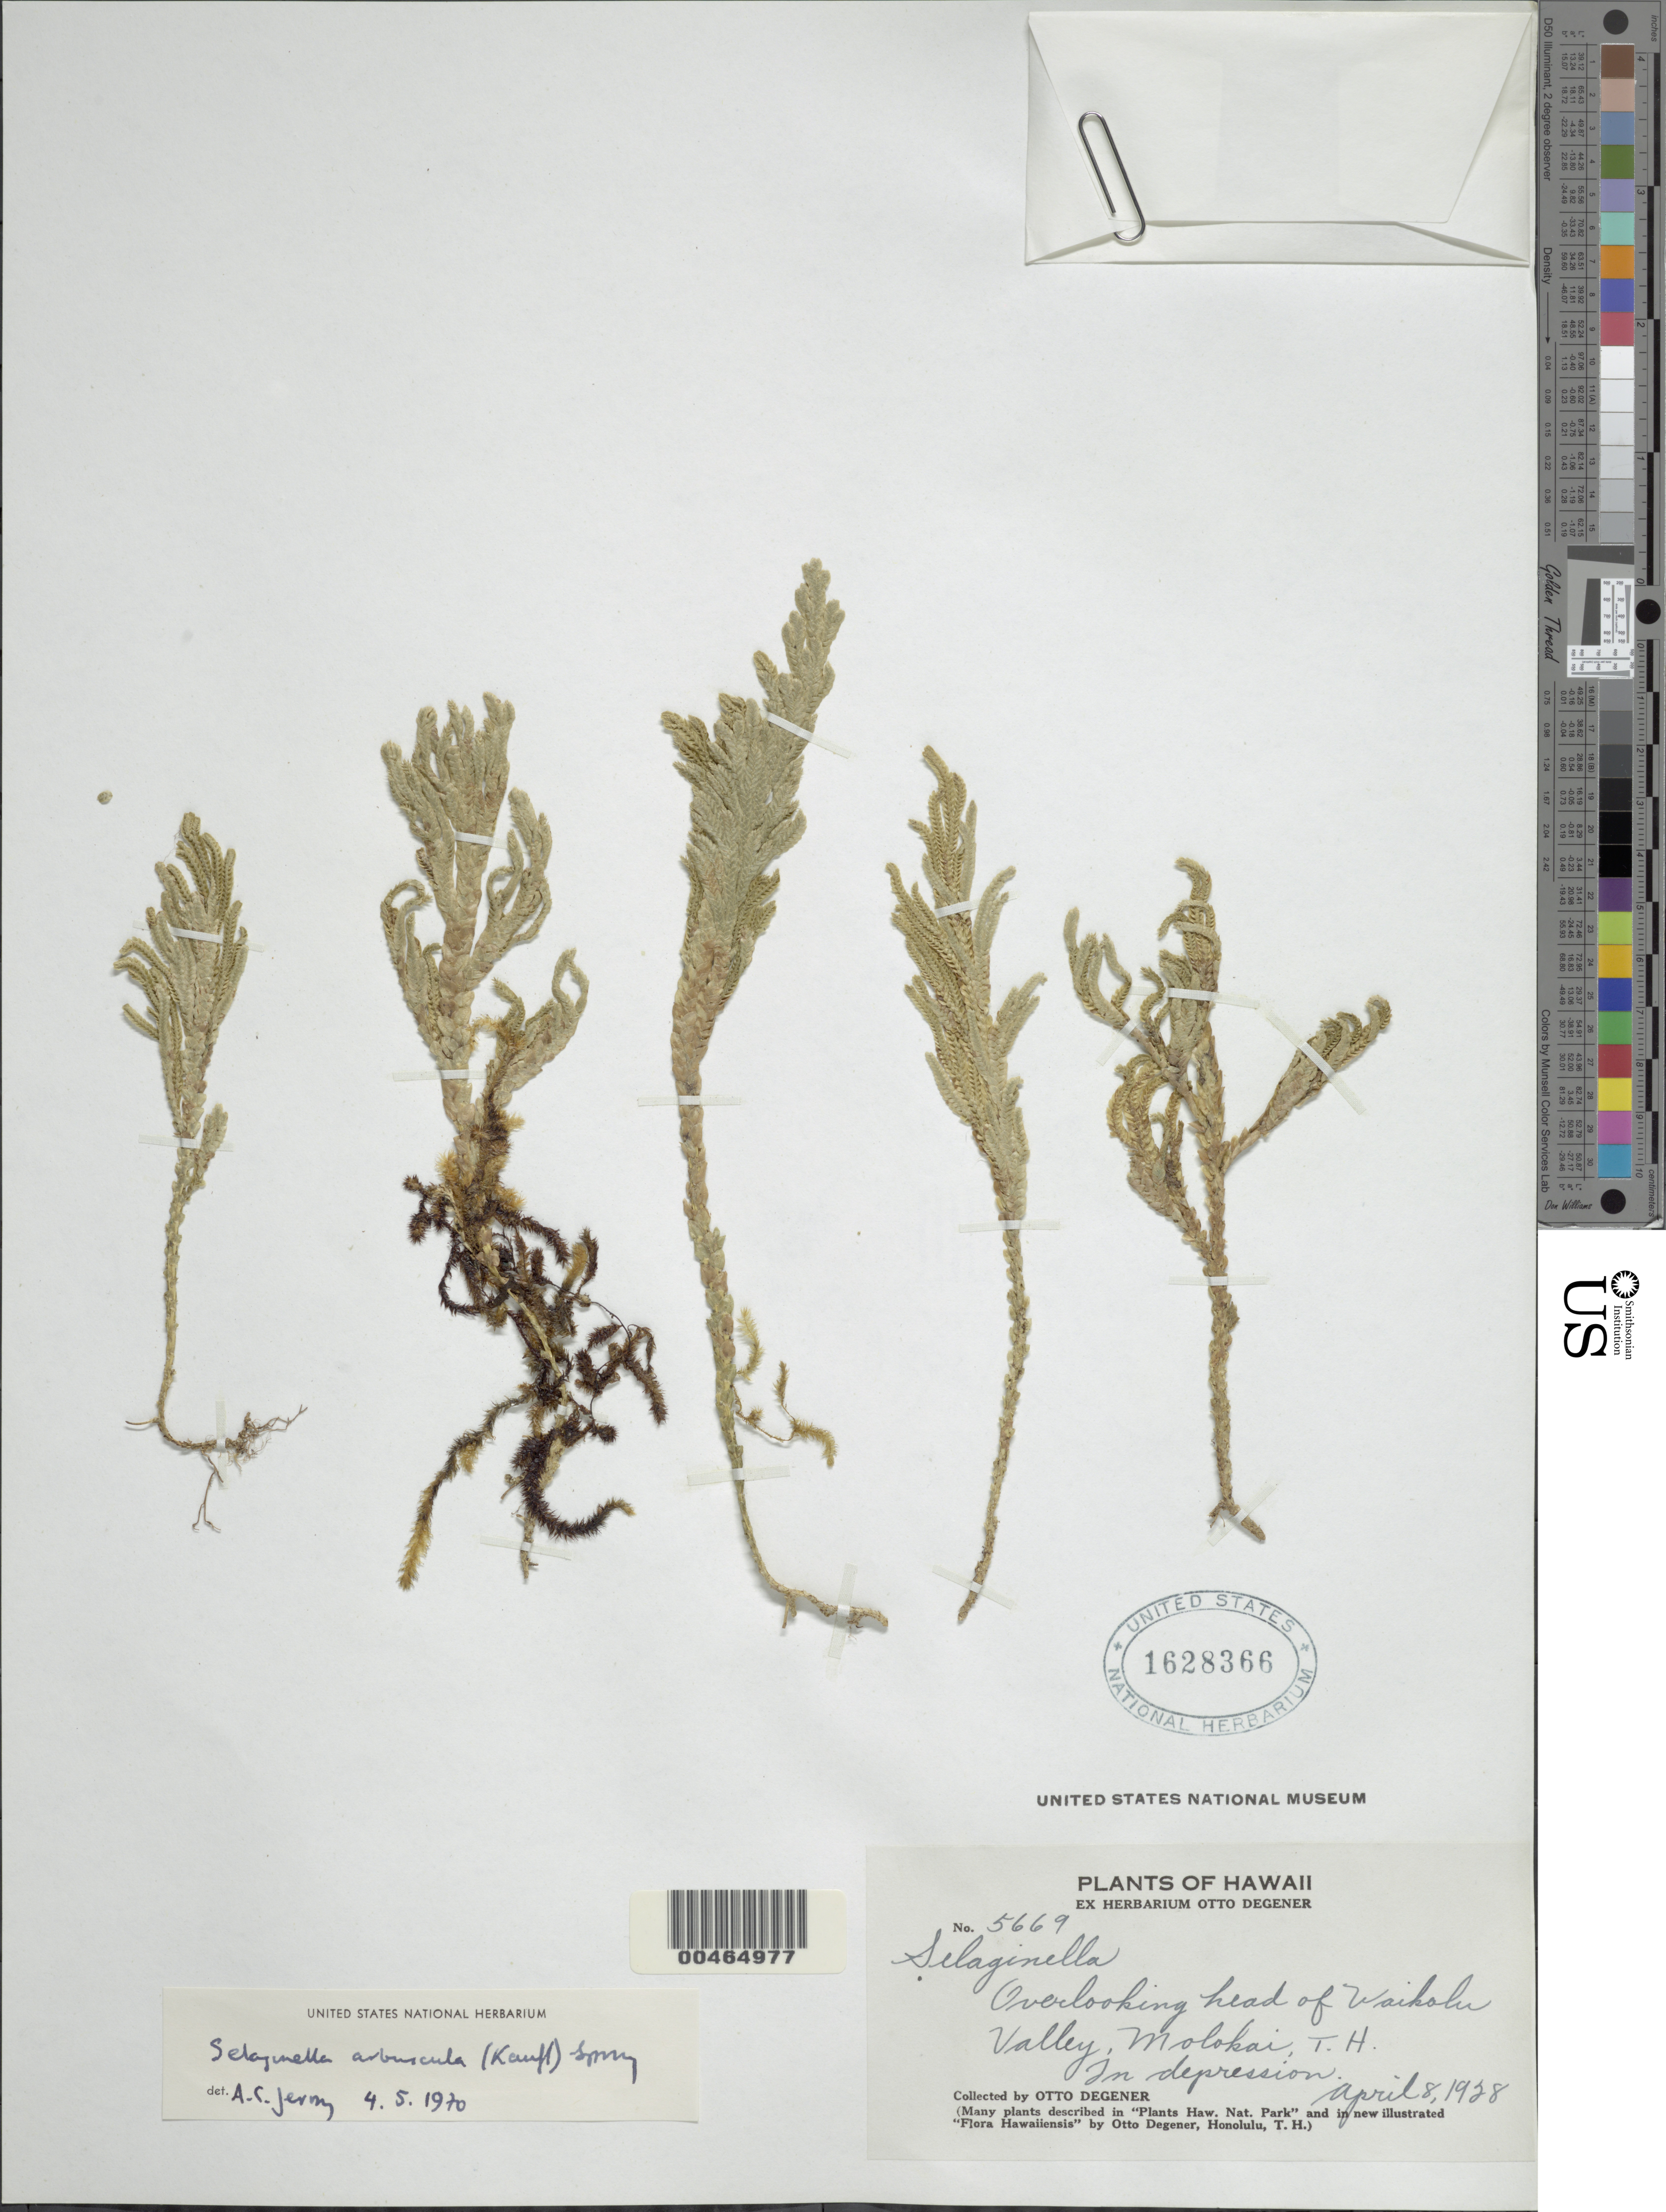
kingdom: Plantae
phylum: Tracheophyta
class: Lycopodiopsida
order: Selaginellales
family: Selaginellaceae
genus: Selaginella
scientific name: Selaginella arbuscula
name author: (Kualf.) Spring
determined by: Jerny, A. C.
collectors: O. Degener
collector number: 5669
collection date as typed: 8 Apr 1928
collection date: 1928-04-08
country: United States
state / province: Hawaii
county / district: Maui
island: Moloka'i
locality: Overlooking head of Waikolu Valley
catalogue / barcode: US 1628366